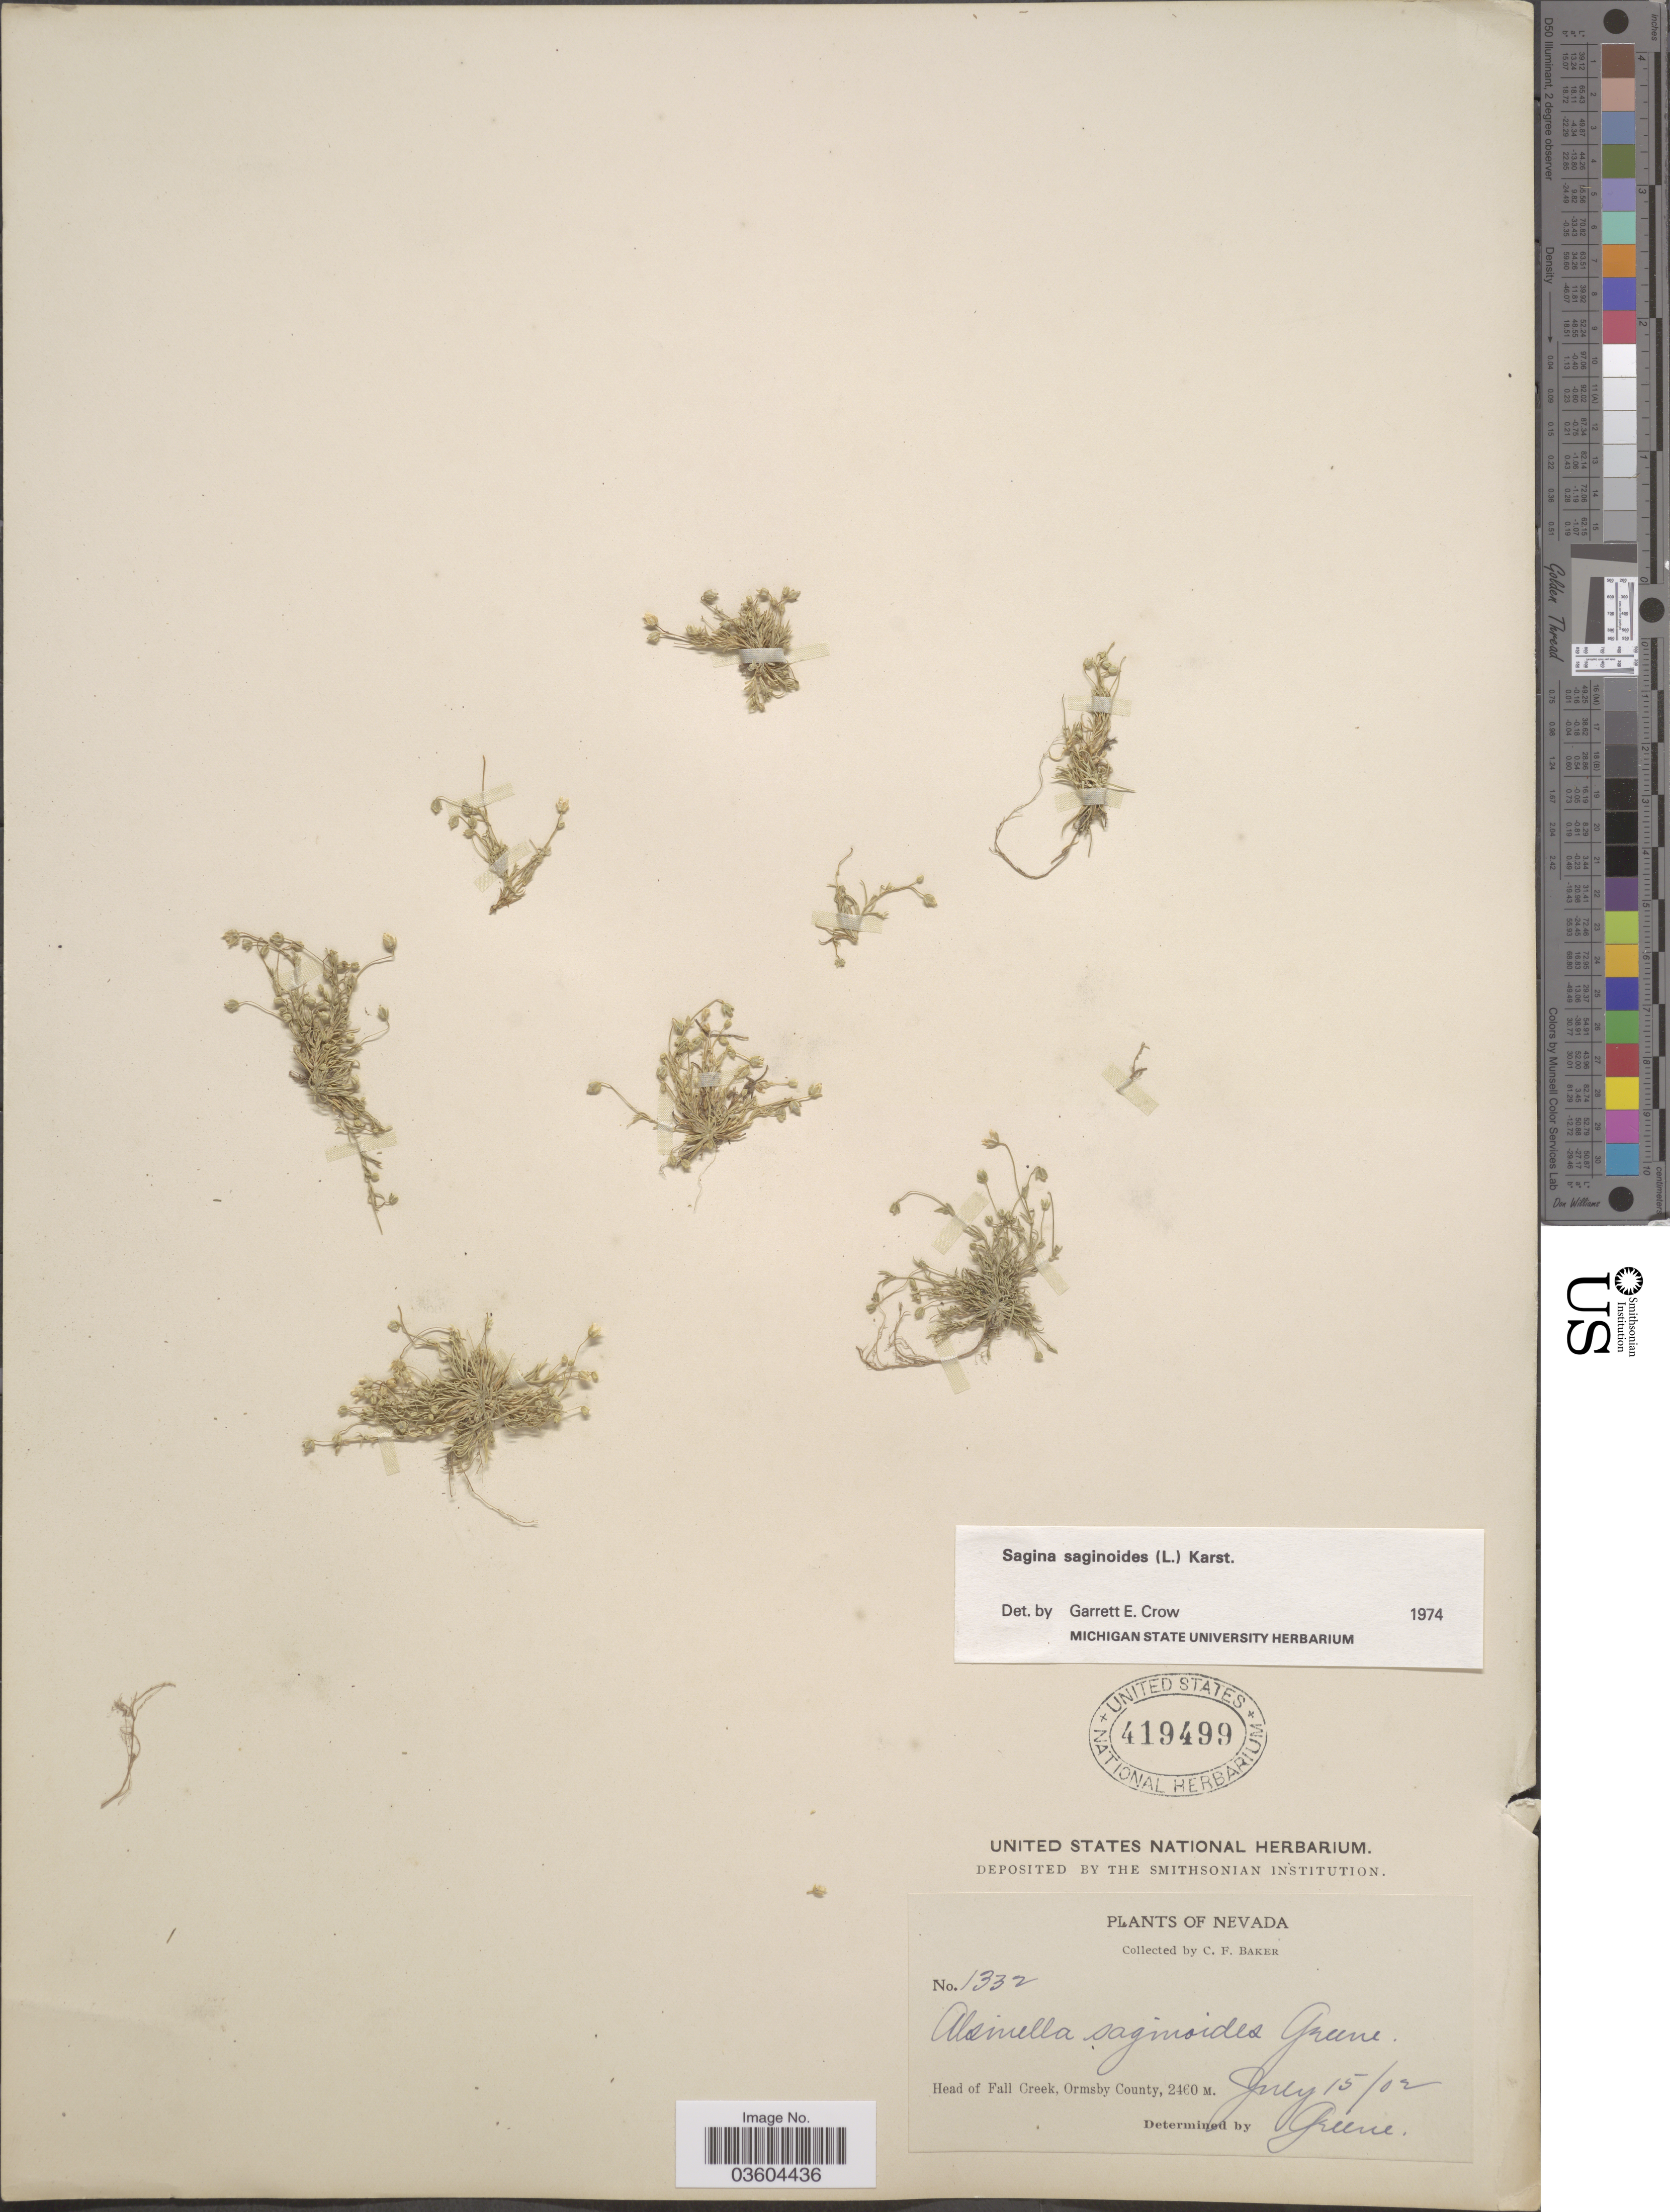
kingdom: Plantae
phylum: Tracheophyta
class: Magnoliopsida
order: Caryophyllales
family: Caryophyllaceae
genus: Sagina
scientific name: Sagina saginoides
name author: (L.) H. Karst.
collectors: C. F. Baker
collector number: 1332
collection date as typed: Transcribed d/m/y: 15/7/2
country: United States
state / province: Nevada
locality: Head of Fall Creek, Ormsby County.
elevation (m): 2460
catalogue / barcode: US 419499